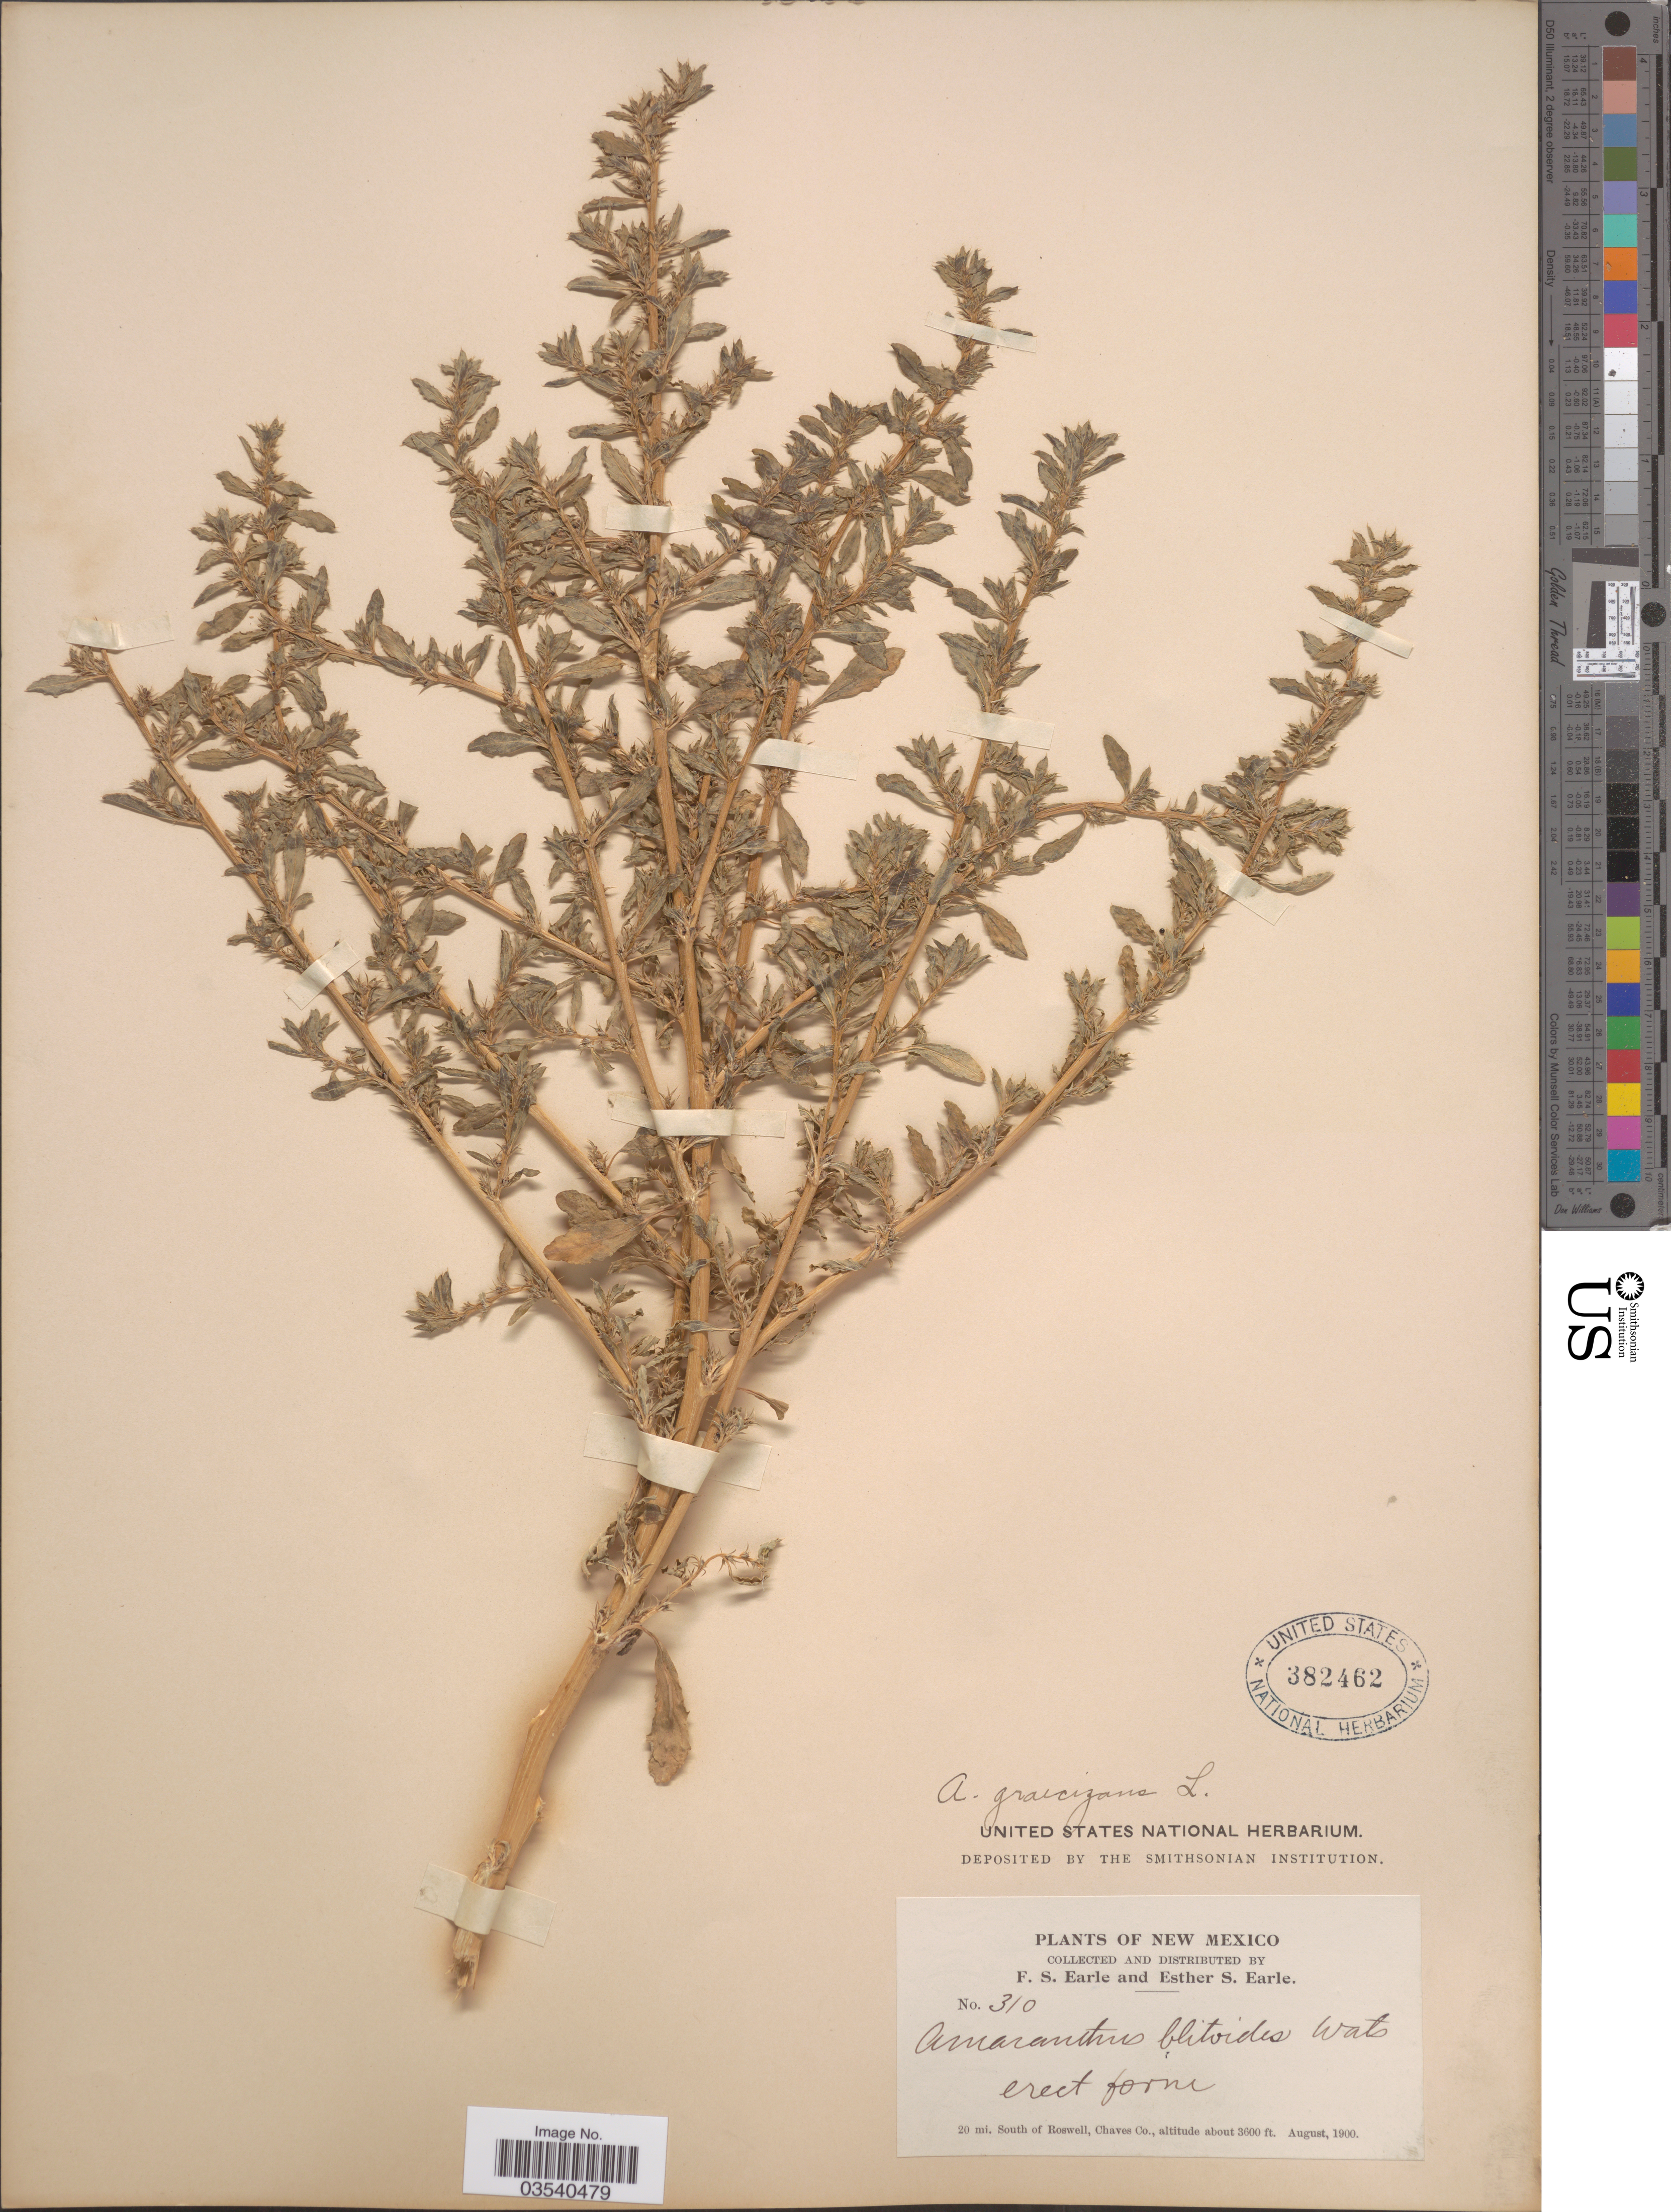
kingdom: Plantae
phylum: Tracheophyta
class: Magnoliopsida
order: Caryophyllales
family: Amaranthaceae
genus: Amaranthus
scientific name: Amaranthus graecizans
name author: L.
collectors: F. S. Earle & E. S. Earle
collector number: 310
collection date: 1900-08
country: United States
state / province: New Mexico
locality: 20 mi. South of Roswell, Chaves Co.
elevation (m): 1097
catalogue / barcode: US 382462